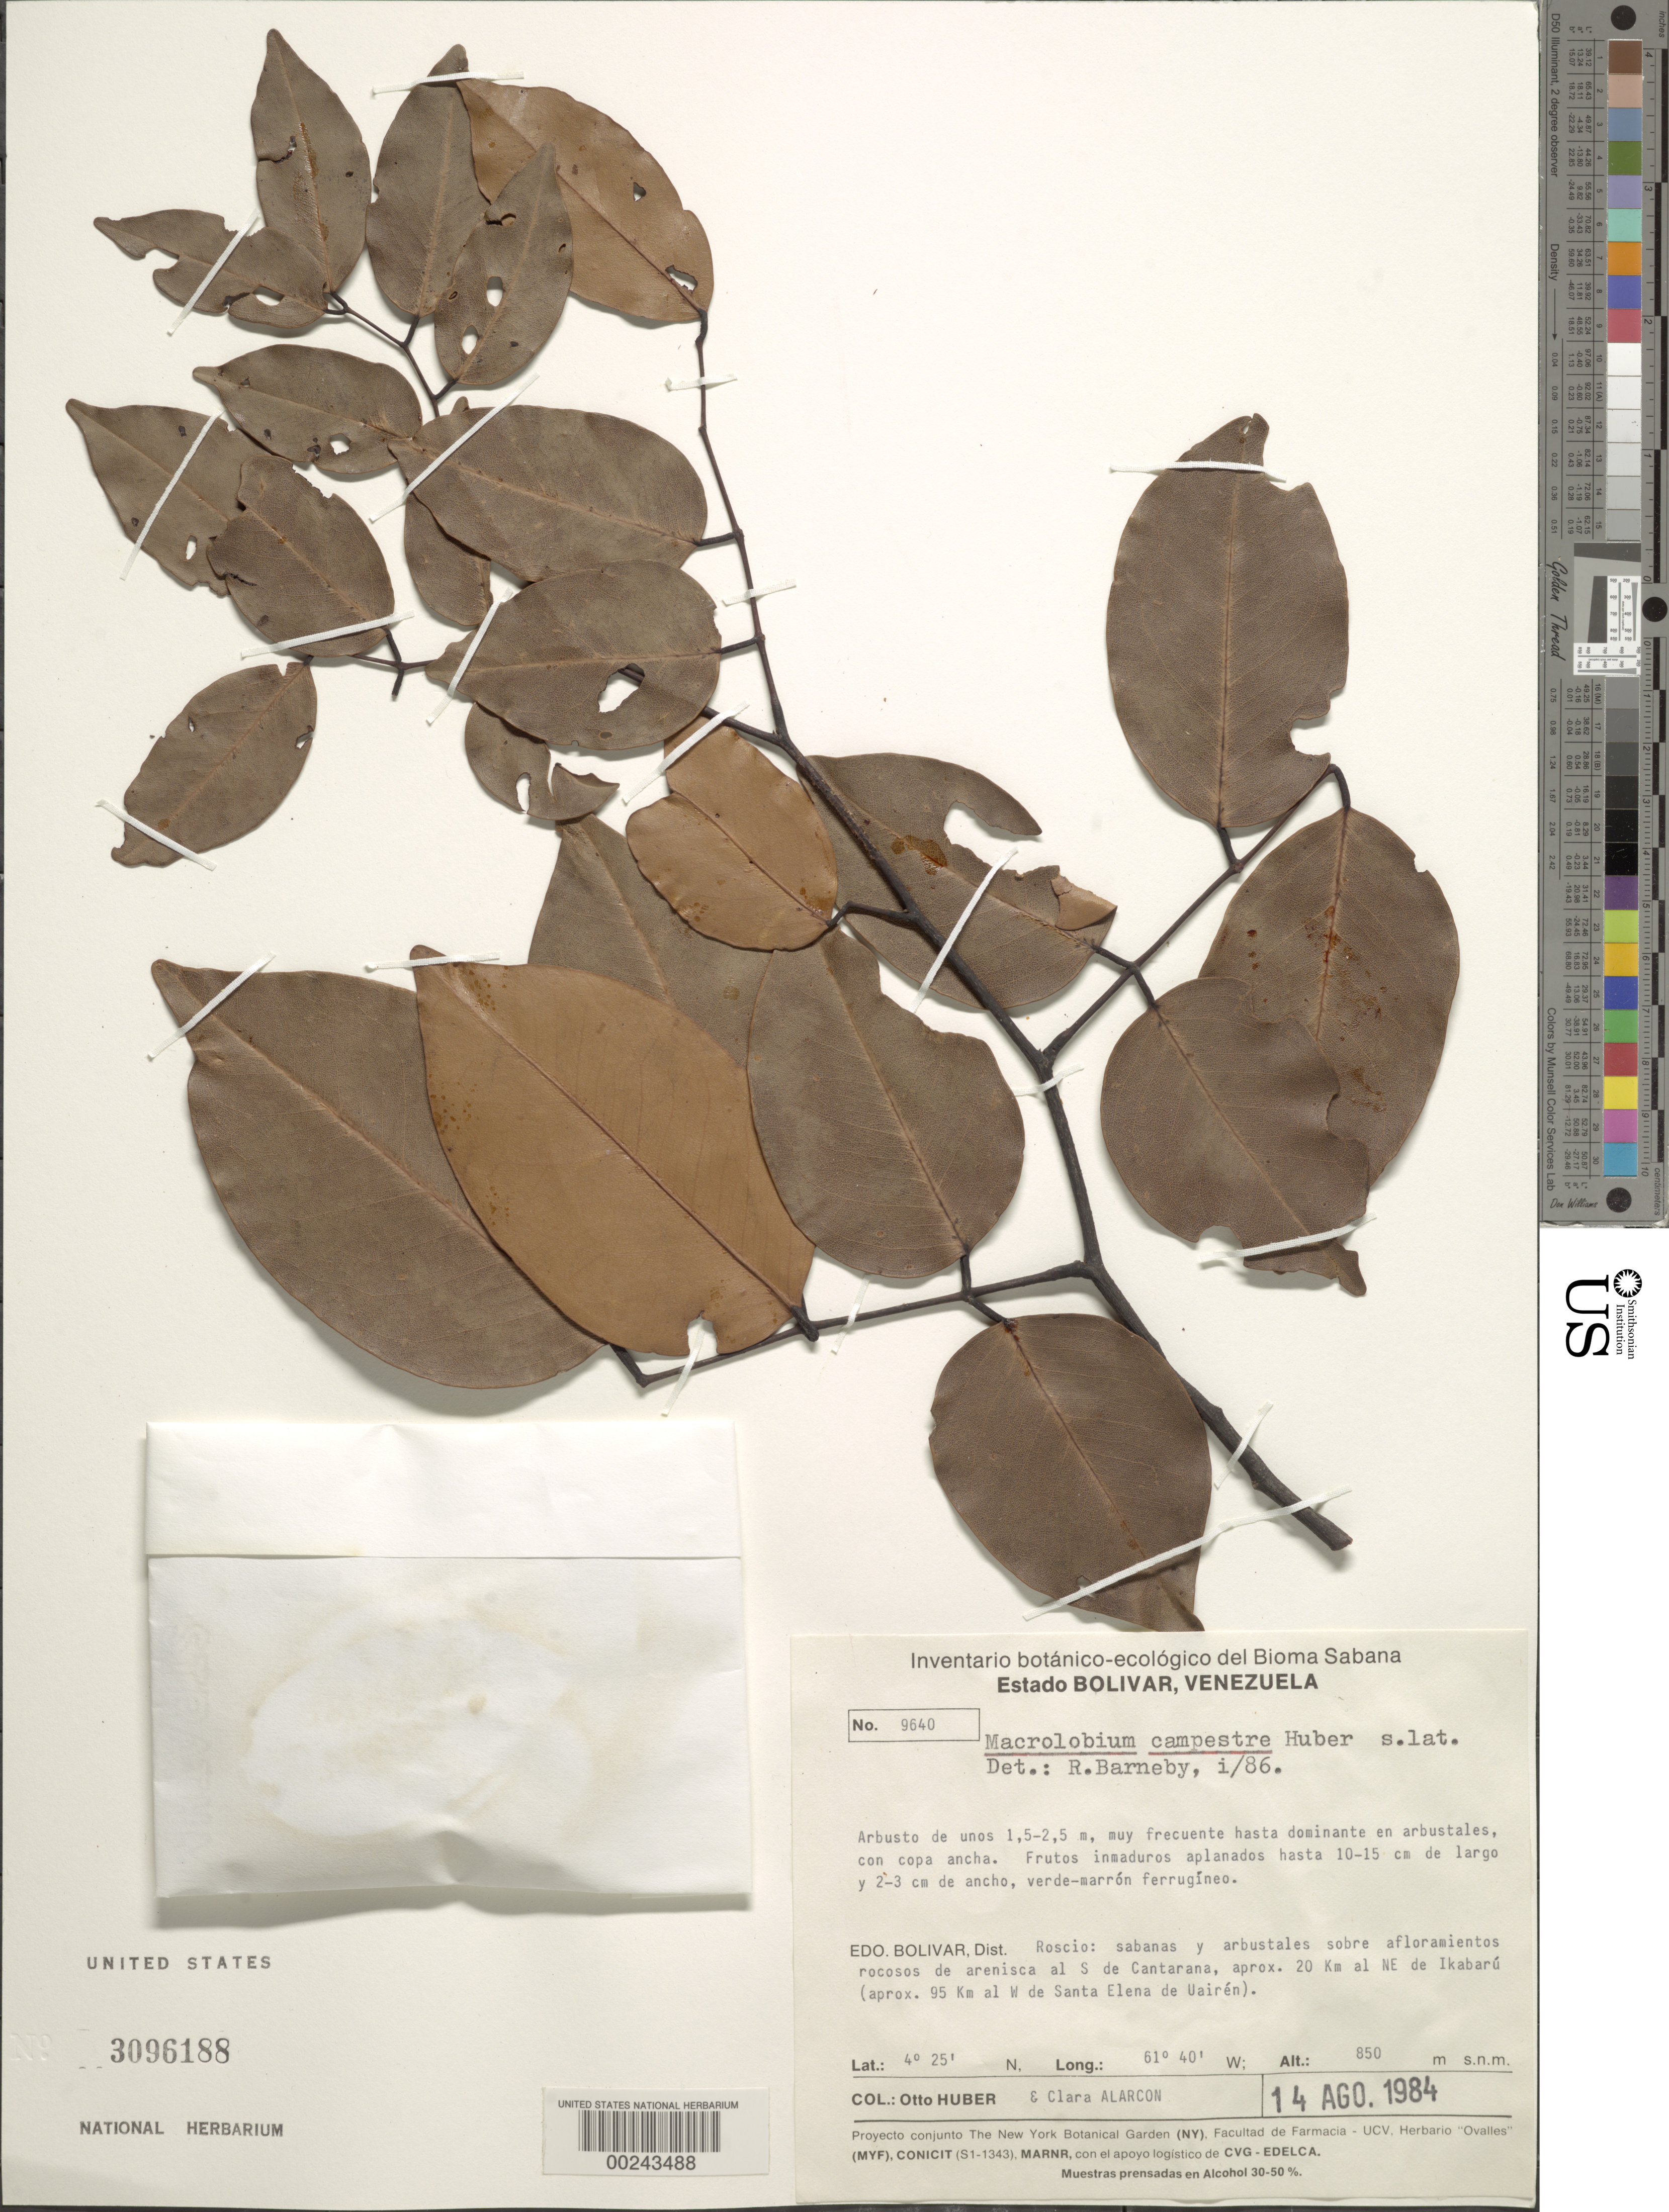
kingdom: Plantae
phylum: Tracheophyta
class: Magnoliopsida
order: Fabales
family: Fabaceae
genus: Macrolobium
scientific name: Macrolobium campestre var. campestre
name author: Huber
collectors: O. Huber & C. Alarcon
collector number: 9640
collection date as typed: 14 Aug 1984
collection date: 1984-08-14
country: Venezuela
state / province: Bolívar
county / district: Roscio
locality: S of Catarana, ca 20 km NE of Ikabaru (ca 95 km W of Santa Elena de Uairen)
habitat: Savanna and tree grove on (afloramientos) sandstone rocks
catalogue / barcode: US 3096188